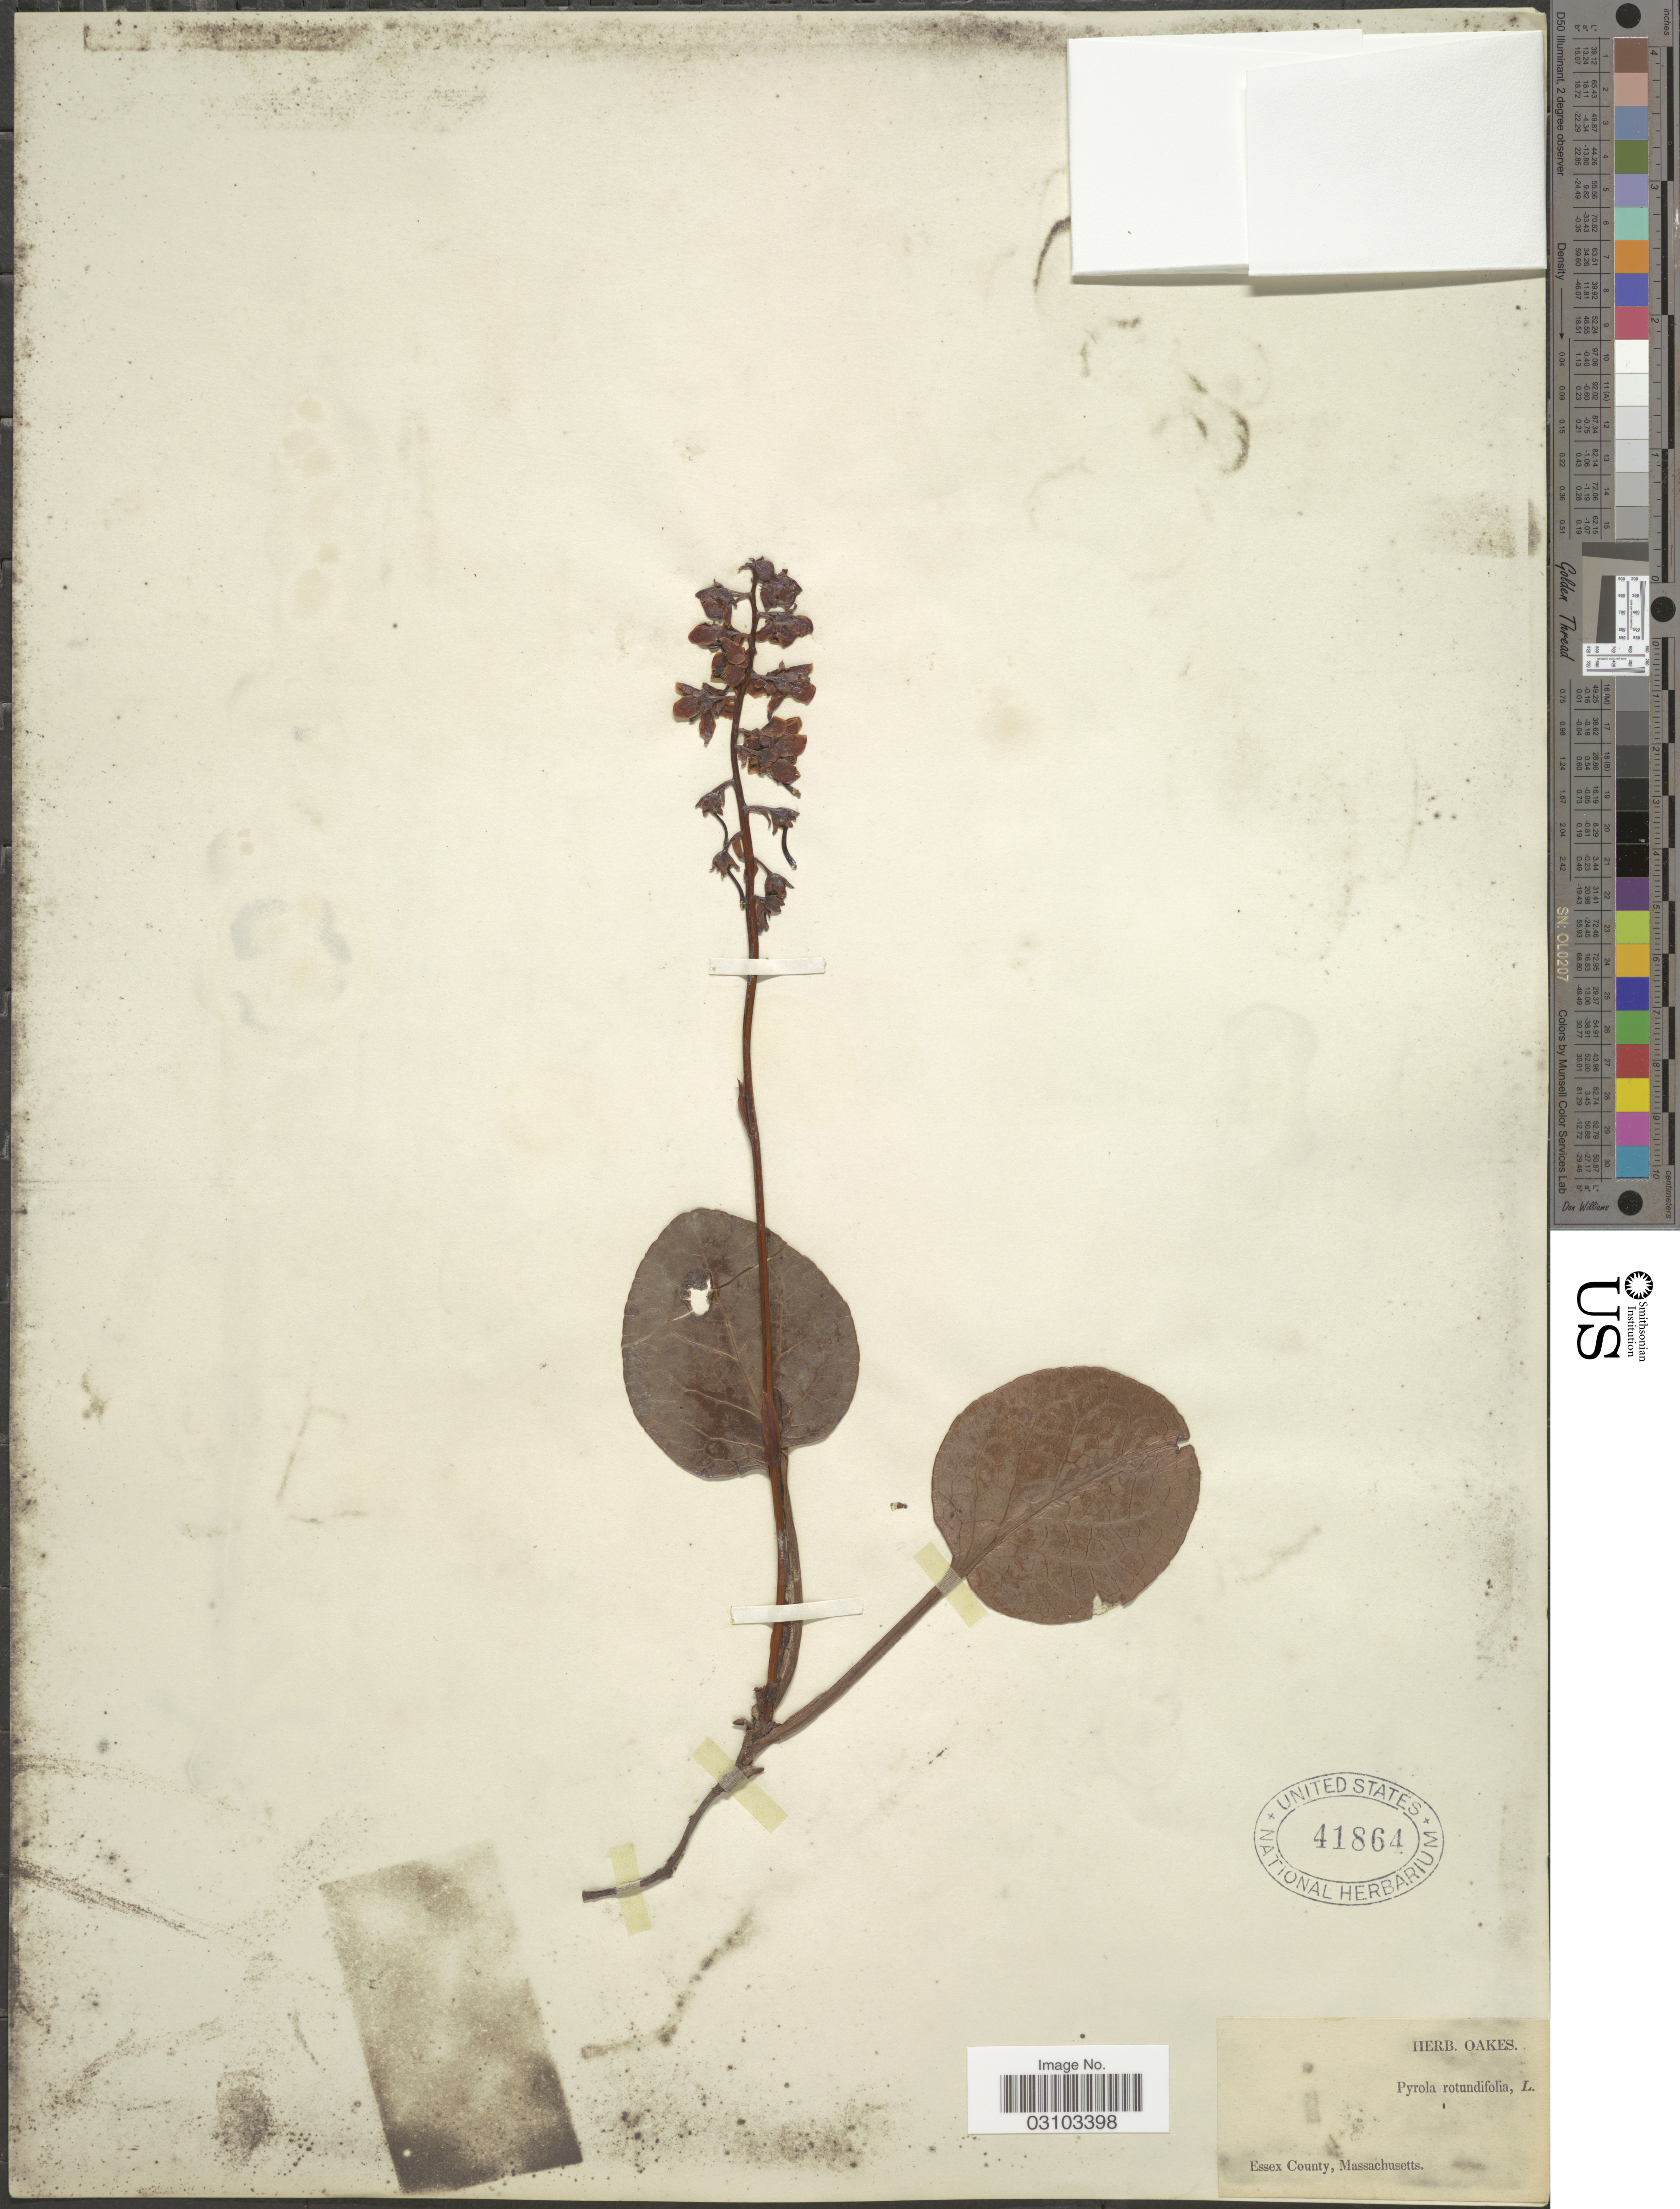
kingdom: Plantae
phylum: Tracheophyta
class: Magnoliopsida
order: Ericales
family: Ericaceae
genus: Pyrola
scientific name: Pyrola americana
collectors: ex herb. Oakes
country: United States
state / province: Massachusetts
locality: Essex County.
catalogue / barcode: US 41864